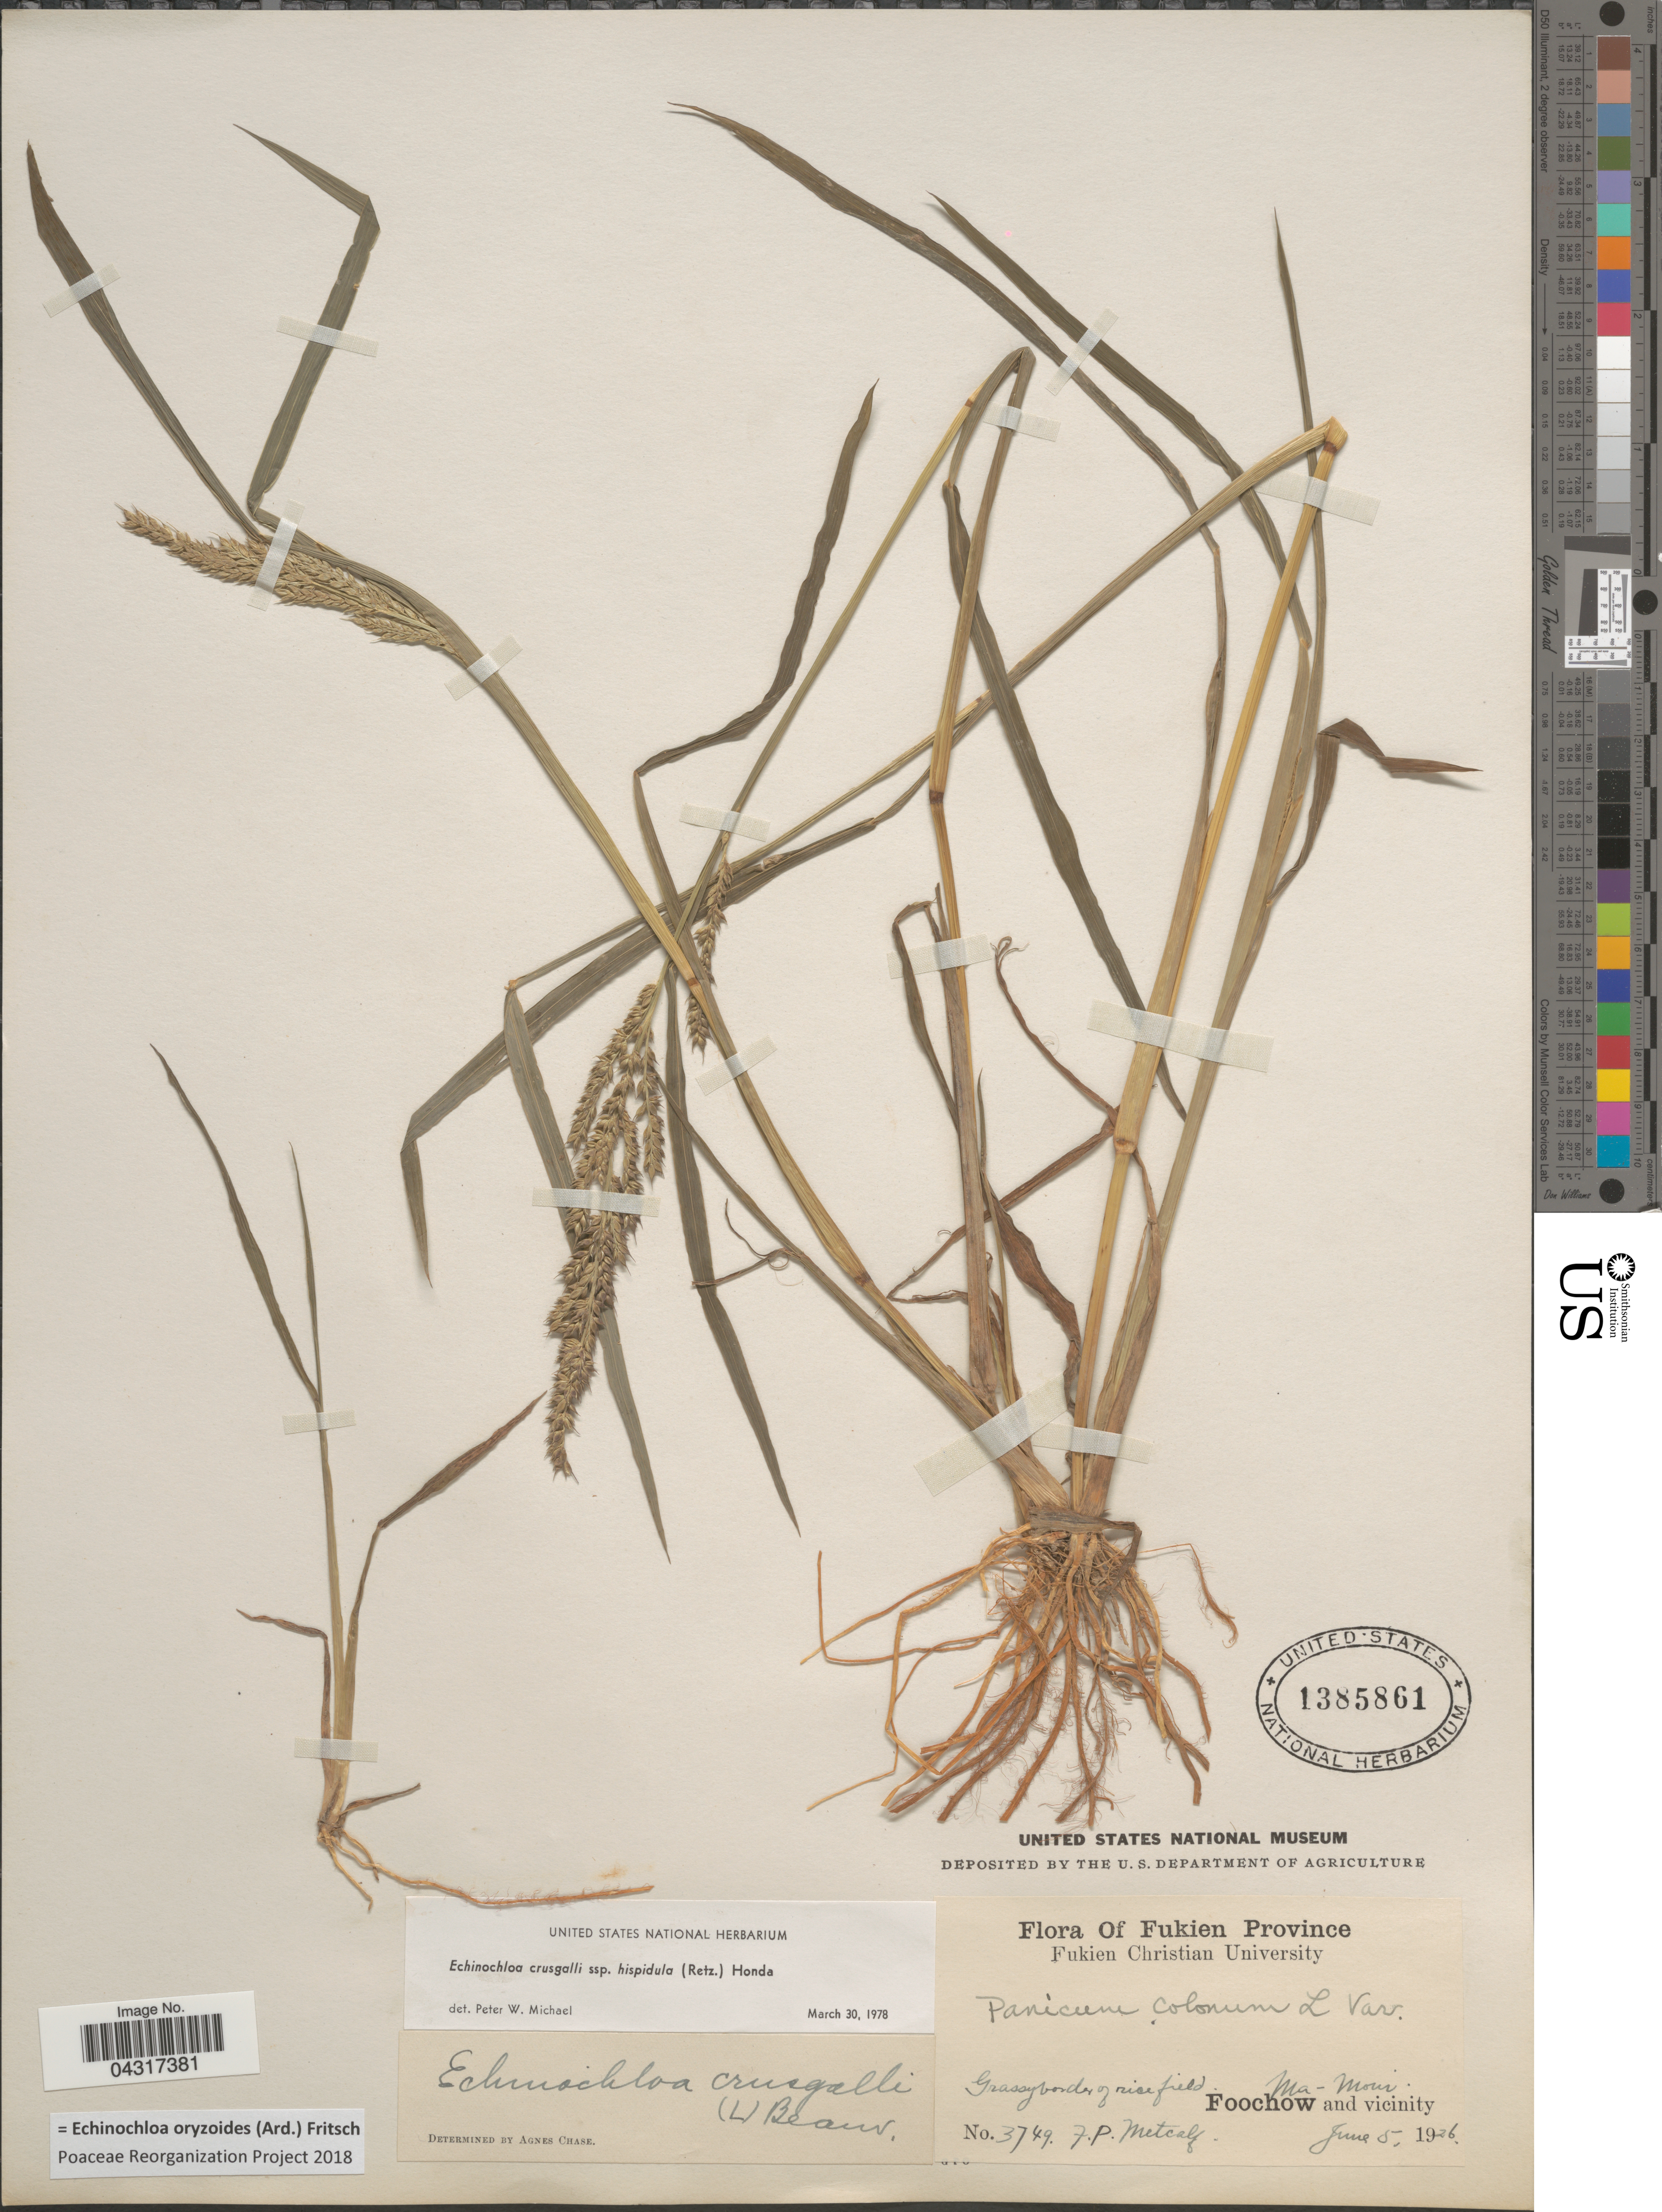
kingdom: Plantae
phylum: Tracheophyta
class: Liliopsida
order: Poales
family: Poaceae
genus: Echinochloa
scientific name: Echinochloa oryzoides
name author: (Ard.) Fritsch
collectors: F. Metcalf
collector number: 3749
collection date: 1926-06-05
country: China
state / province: Fujian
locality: Fukien Province. Grassy border or rice field. Ma-Moui. Foochow and vicinity.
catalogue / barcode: US 1385861